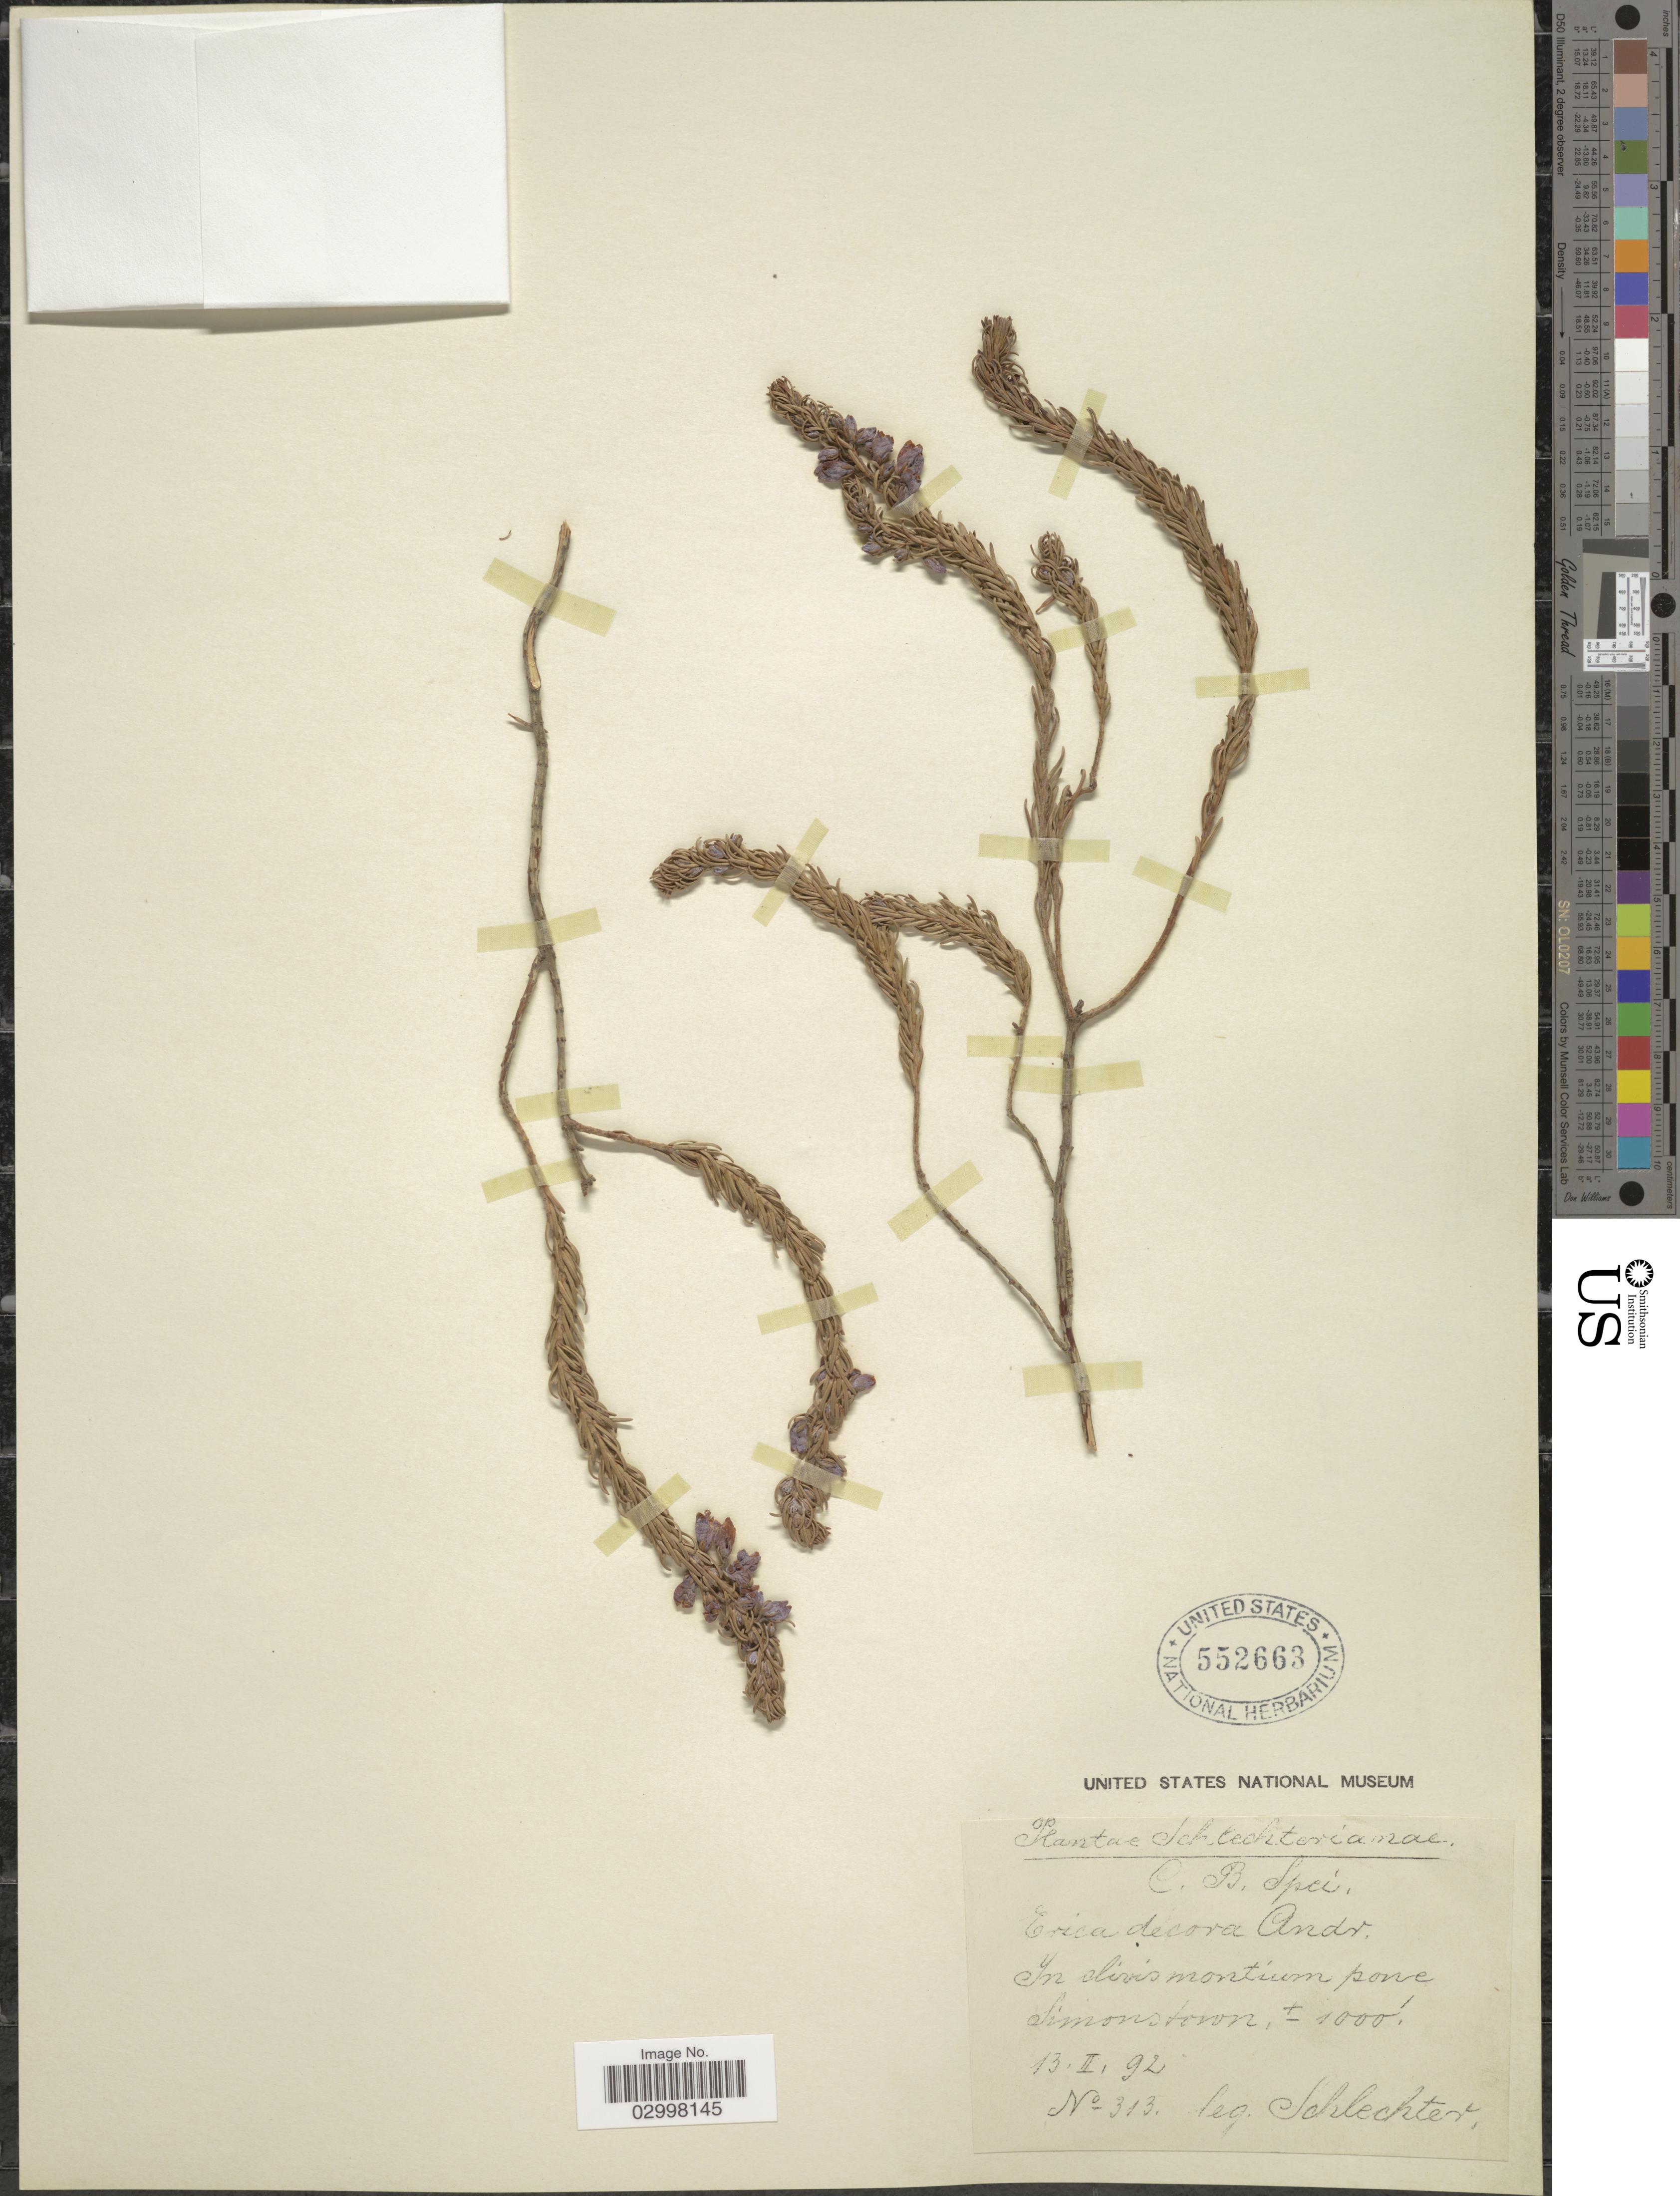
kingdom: Plantae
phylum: Tracheophyta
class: Magnoliopsida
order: Ericales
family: Ericaceae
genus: Erica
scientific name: Erica decora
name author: Salisb.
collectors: Schlechter, --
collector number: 313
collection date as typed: Transcribed d/m/y: 13/2/92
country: South Africa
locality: C.B. Spei. In clivis montium pone Simonstown.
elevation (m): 305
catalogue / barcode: US 552663